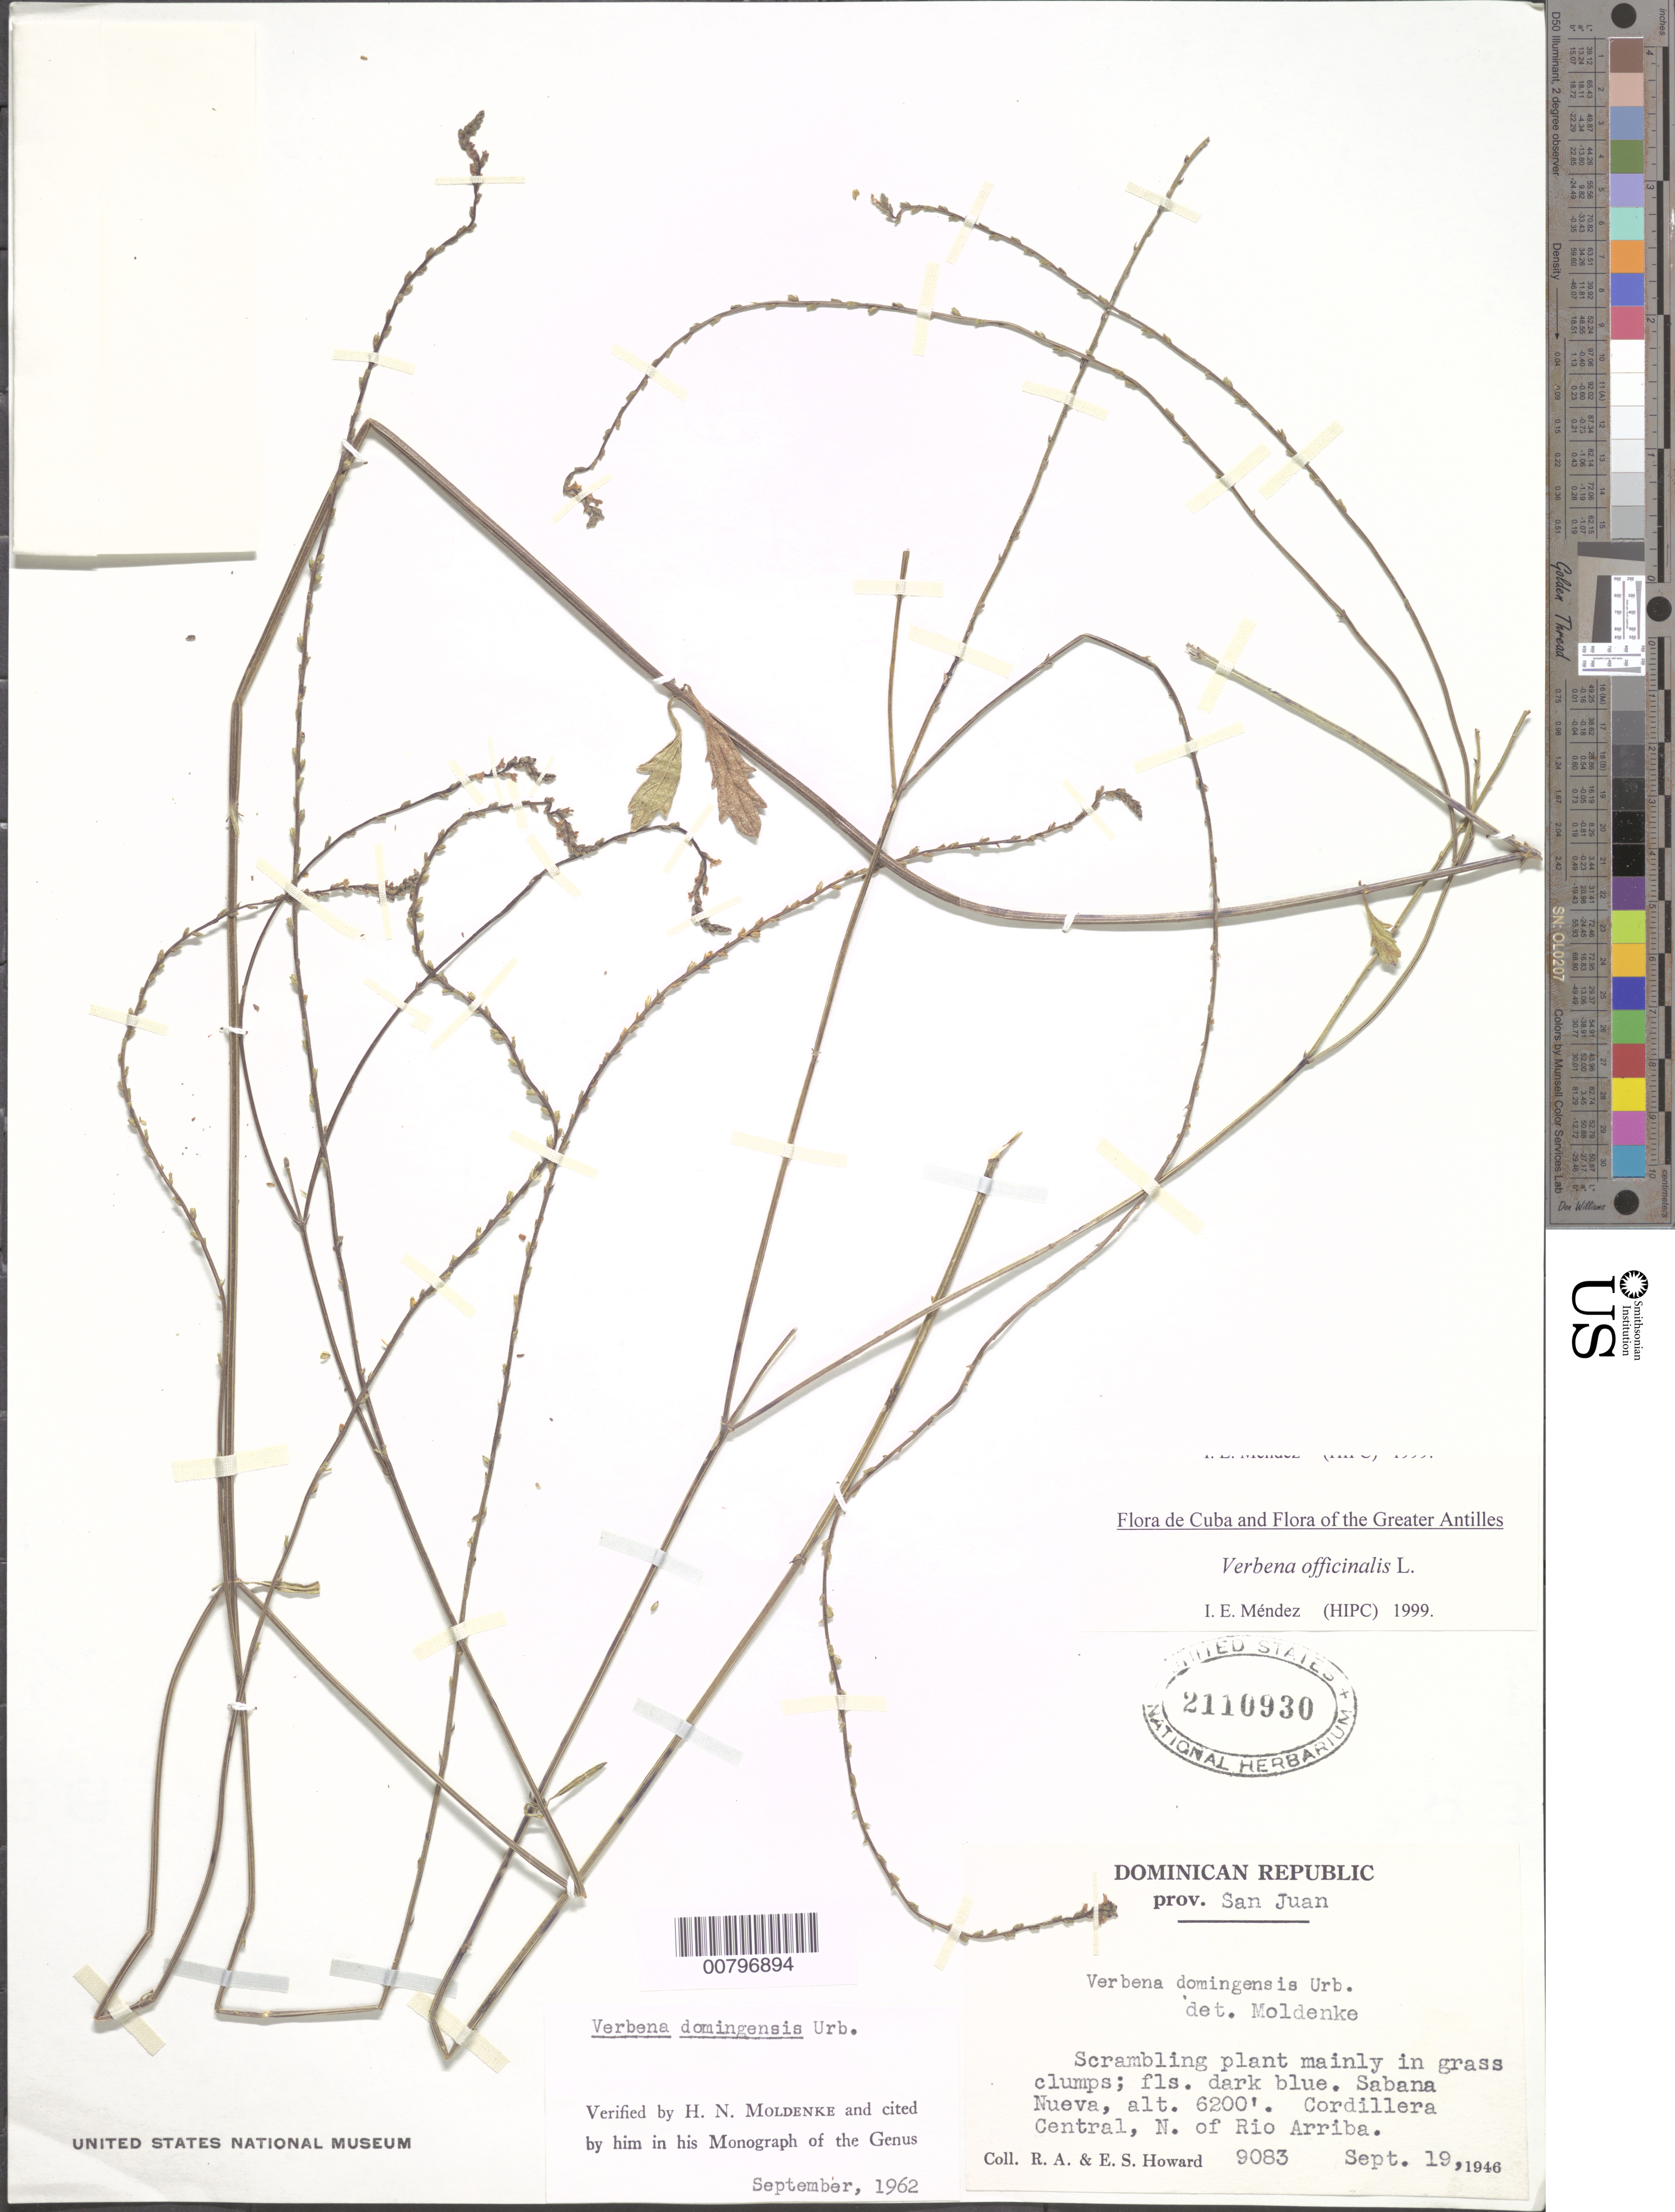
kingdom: Plantae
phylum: Tracheophyta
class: Magnoliopsida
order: Lamiales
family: Verbenaceae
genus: Verbena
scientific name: Verbena officinalis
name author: L.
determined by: Méndez, Isidro E., (HIPC)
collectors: R. A. Howard & E. S. Howard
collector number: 9083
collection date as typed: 19 Sep 1946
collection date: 1946-09-19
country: Dominican Republic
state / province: San Juan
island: Hispaniola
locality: Sabana Nueva, Cordillera Central, North of Rio Arriba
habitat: Grassy areas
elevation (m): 1890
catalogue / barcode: US 2110930